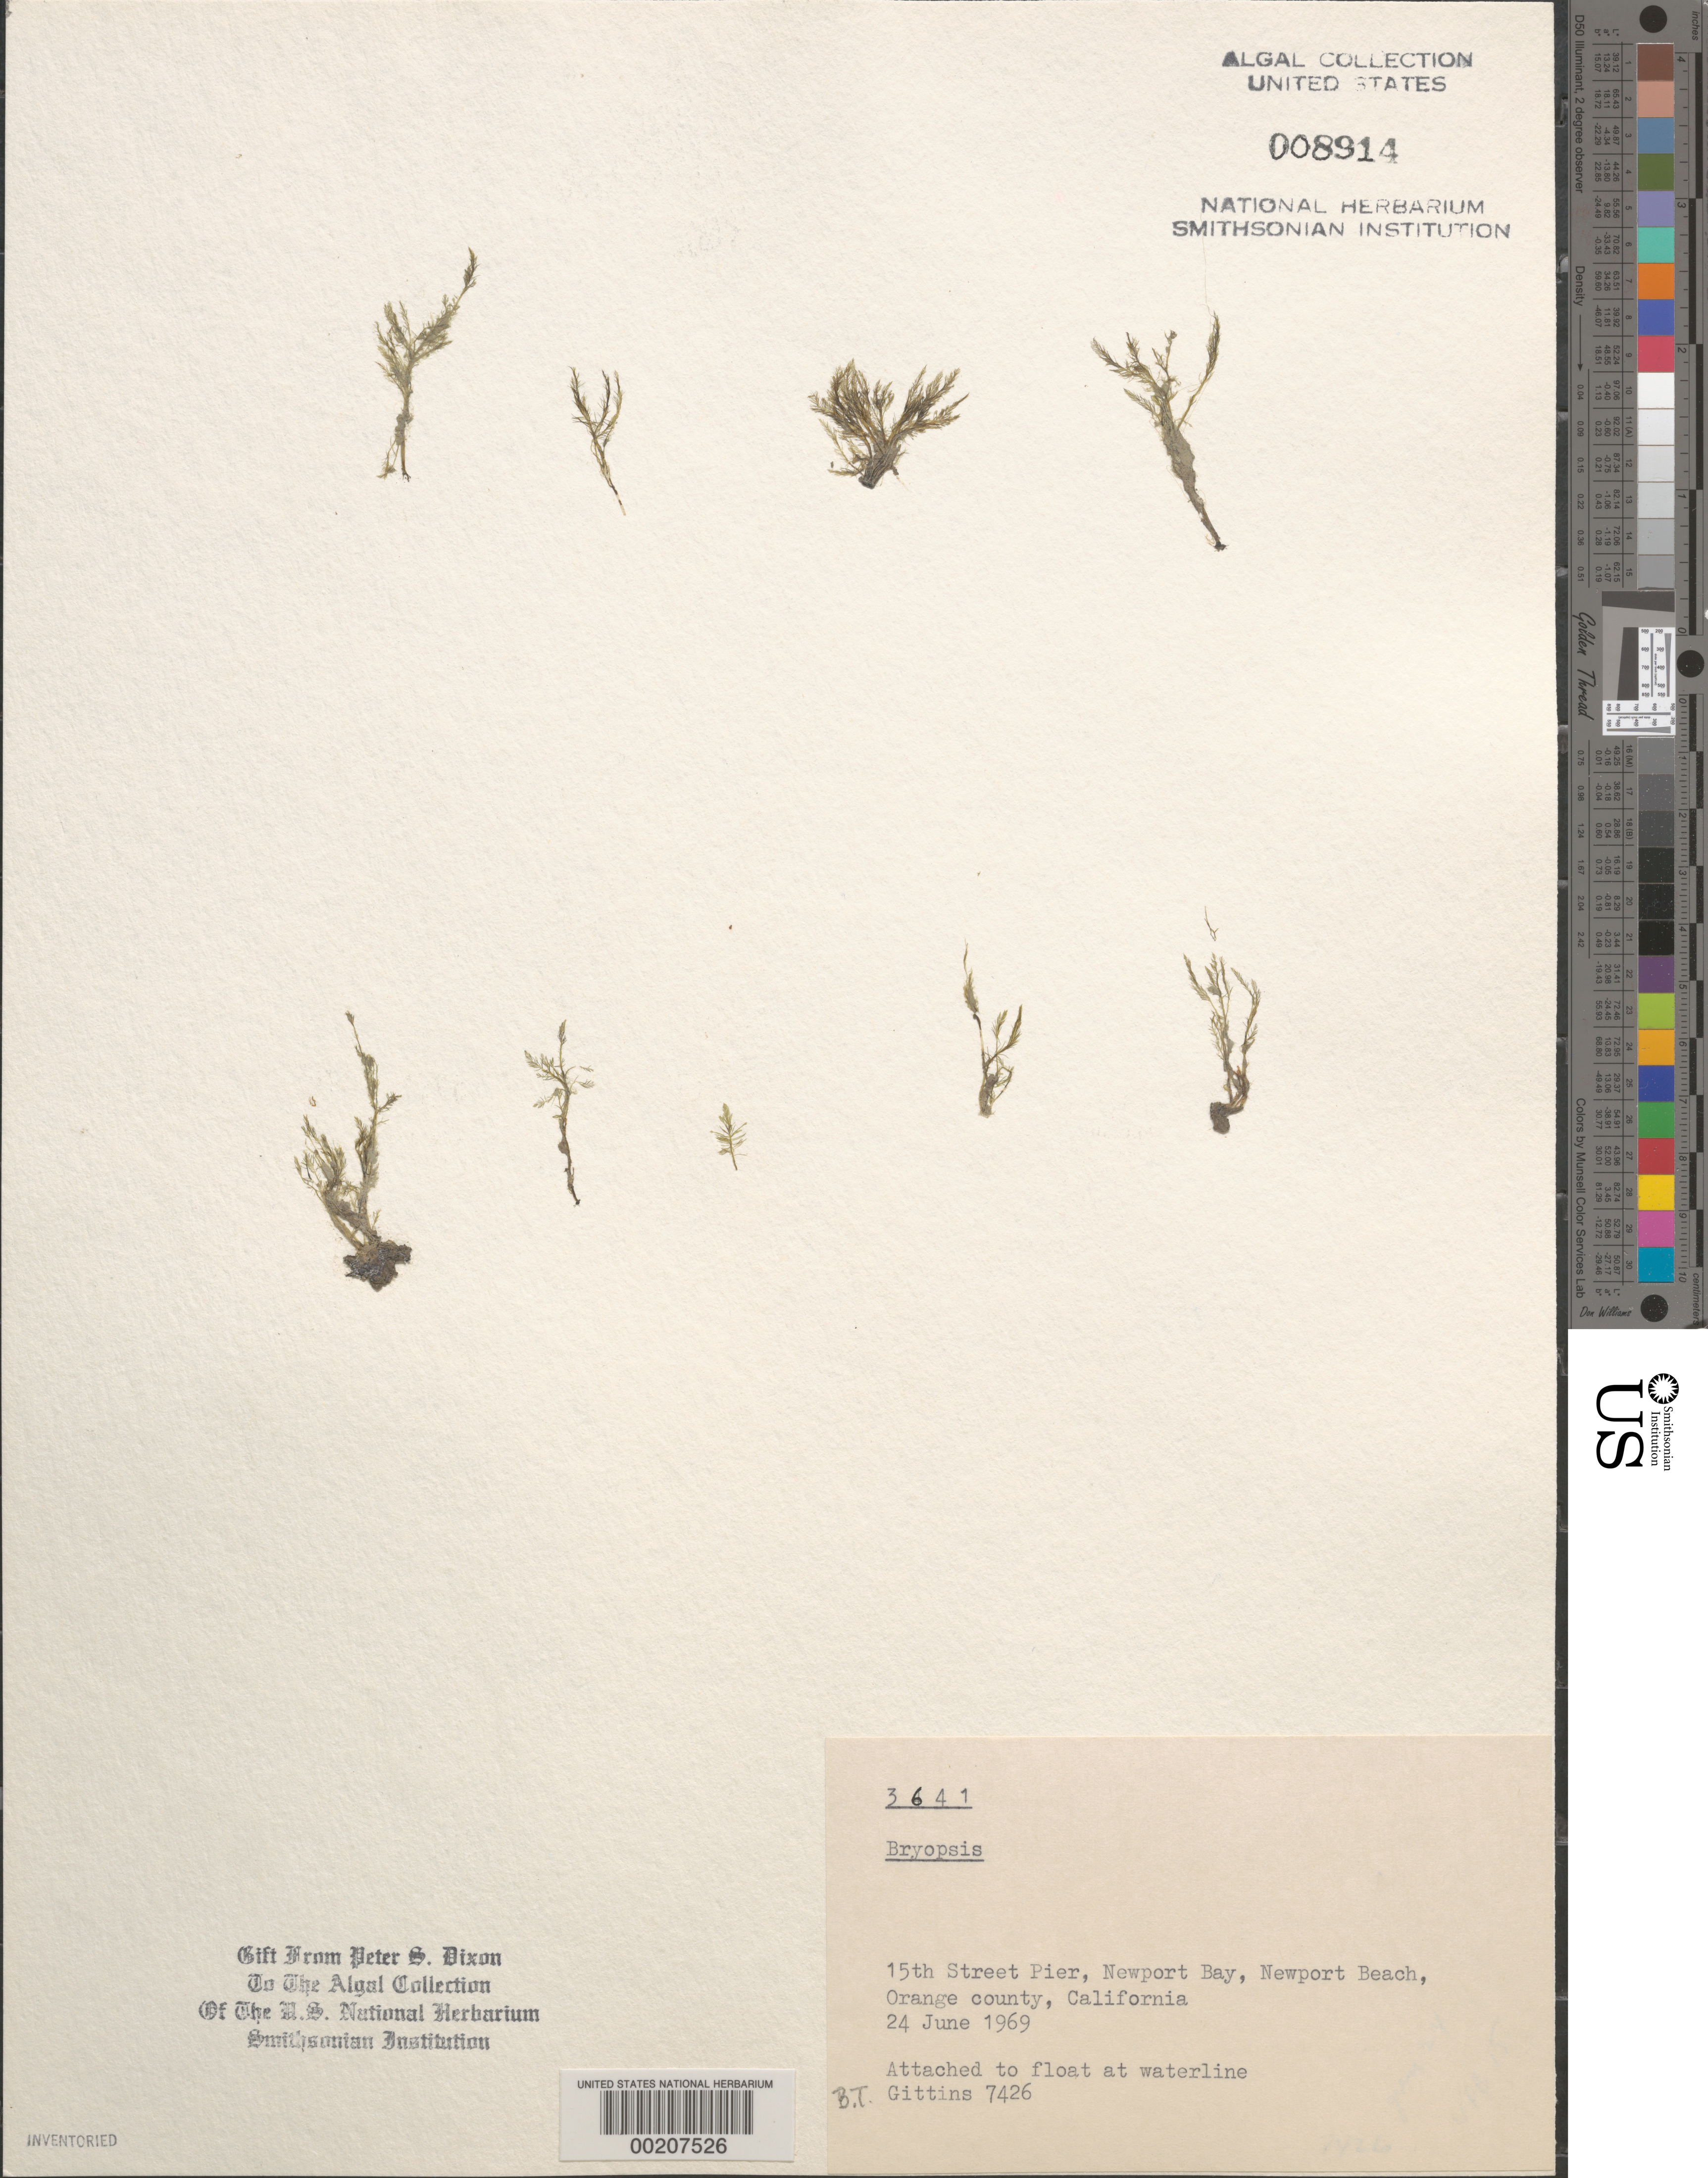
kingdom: Plantae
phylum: Chlorophyta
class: Ulvophyceae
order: Bryopsidales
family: Bryopsidaceae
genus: Bryopsis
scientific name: Bryopsis sp.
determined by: Dixon, P. S.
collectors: B. Gittins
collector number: BTG 7426 & PSD 3641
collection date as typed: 24 Jun 1969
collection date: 1969-06-24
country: United States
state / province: California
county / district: Orange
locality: Newport Beach, Newport Bay, 15th Street pier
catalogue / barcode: US 8914